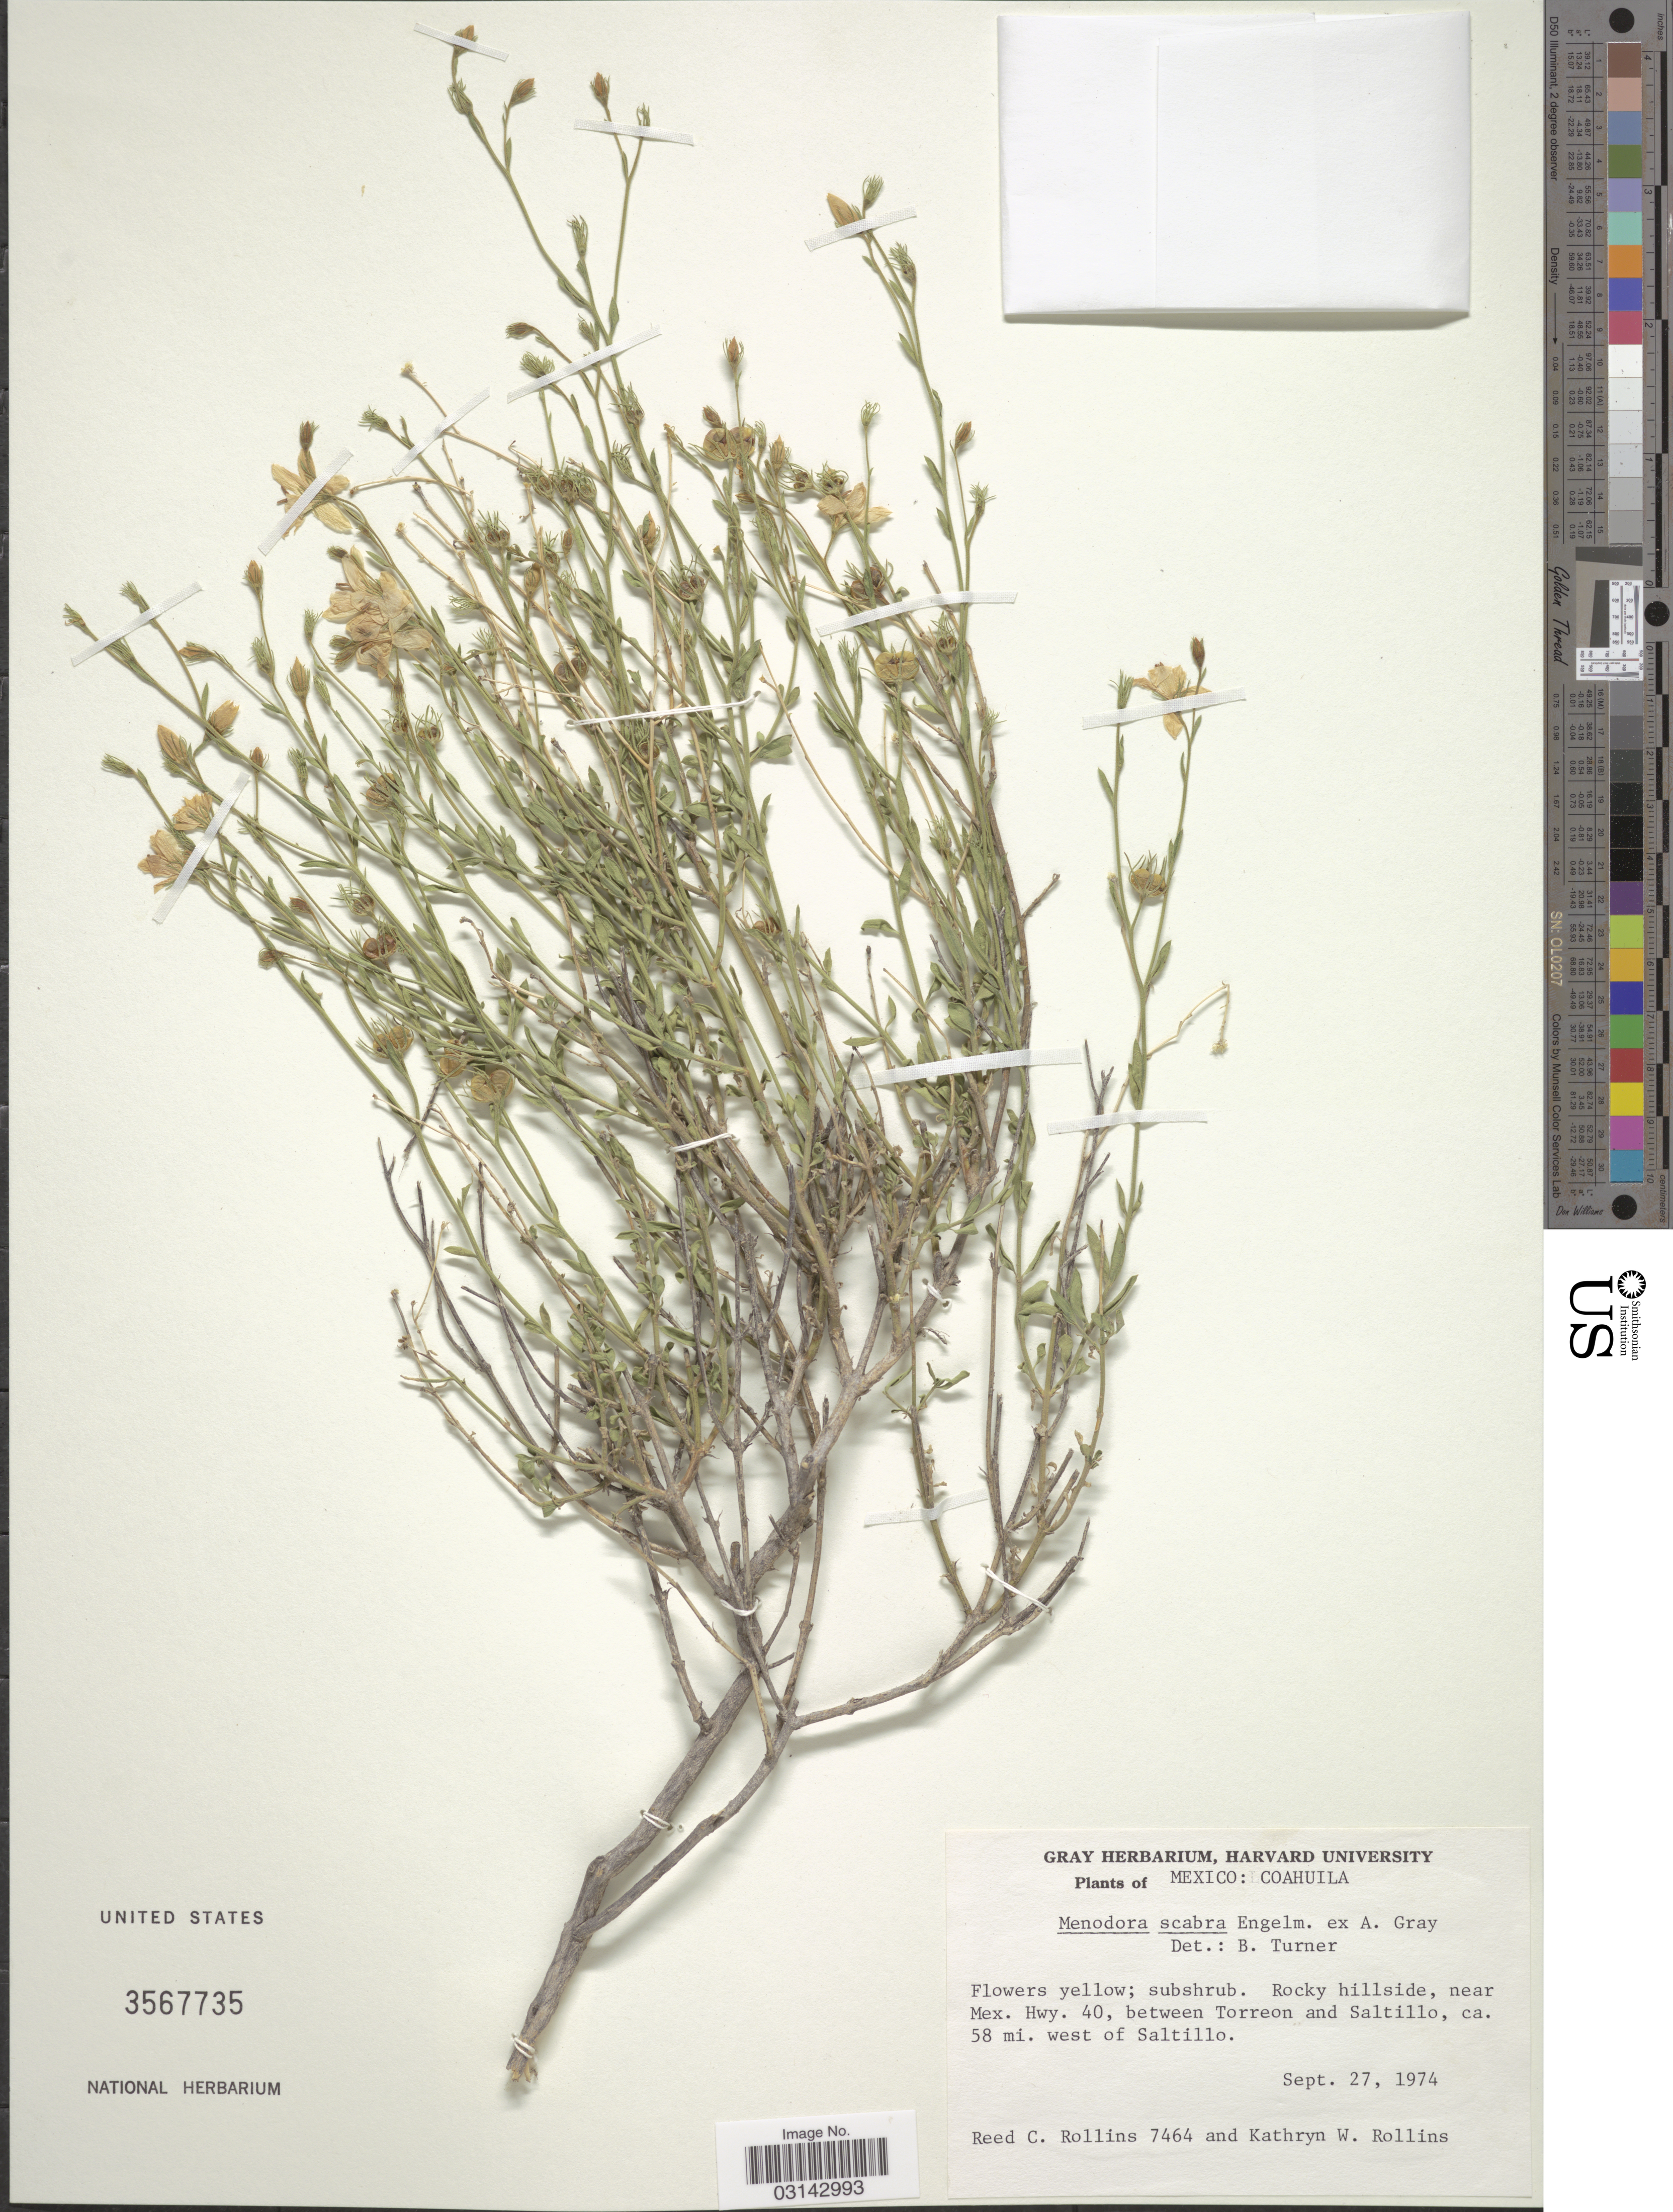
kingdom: Plantae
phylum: Tracheophyta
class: Magnoliopsida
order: Lamiales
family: Oleaceae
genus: Menodora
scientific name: Menodora scabra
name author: A. Gray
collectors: R. C. Rollins & K. W. Rollins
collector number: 7464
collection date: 1974-09-27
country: Mexico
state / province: Coahuila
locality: Near Mex. Hwy. 40, between Torreon and Saltillo, ca. 58 mi. west of Saltillo.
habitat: rocky hillside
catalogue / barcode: US 3567735